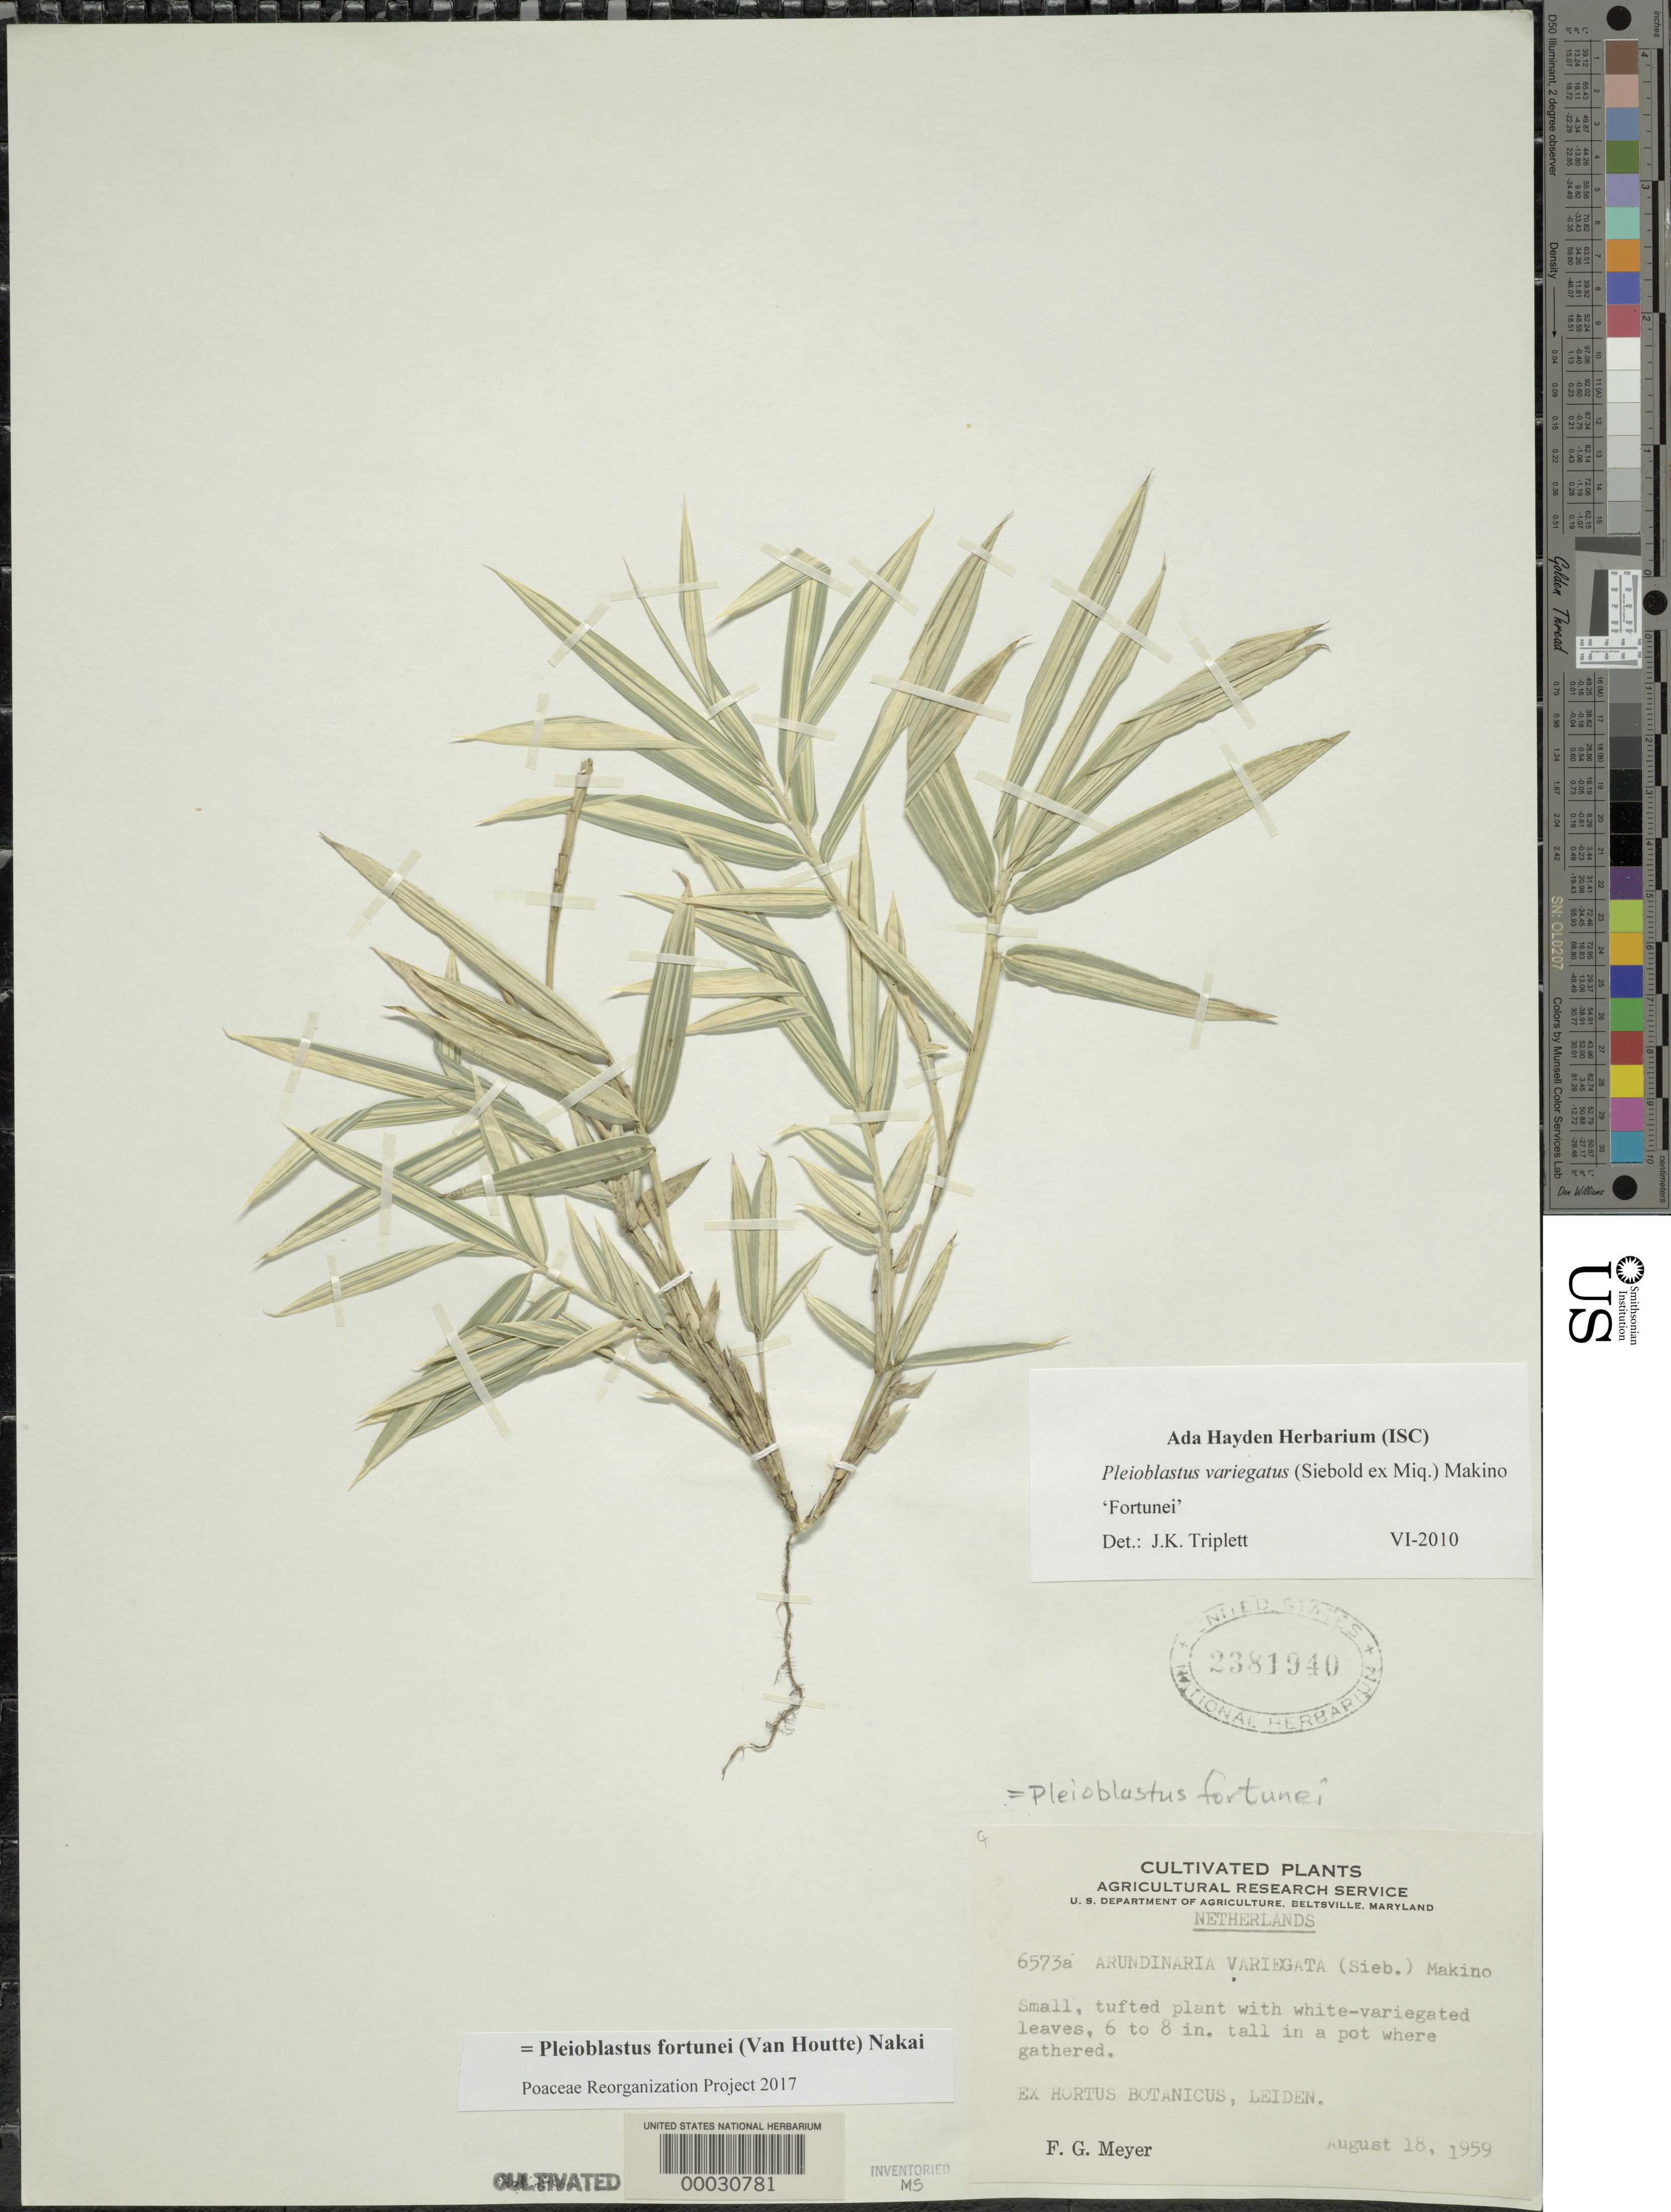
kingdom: Plantae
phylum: Tracheophyta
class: Liliopsida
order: Poales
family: Poaceae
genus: Pleioblastus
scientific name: Pleioblastus fortunei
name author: (Van Houtte) Nakai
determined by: Poaceae Reorganization Project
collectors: F. G. Meyer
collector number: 6573 A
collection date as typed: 18 Aug 1959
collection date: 1959-08-18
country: Netherlands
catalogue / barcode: US 2381940